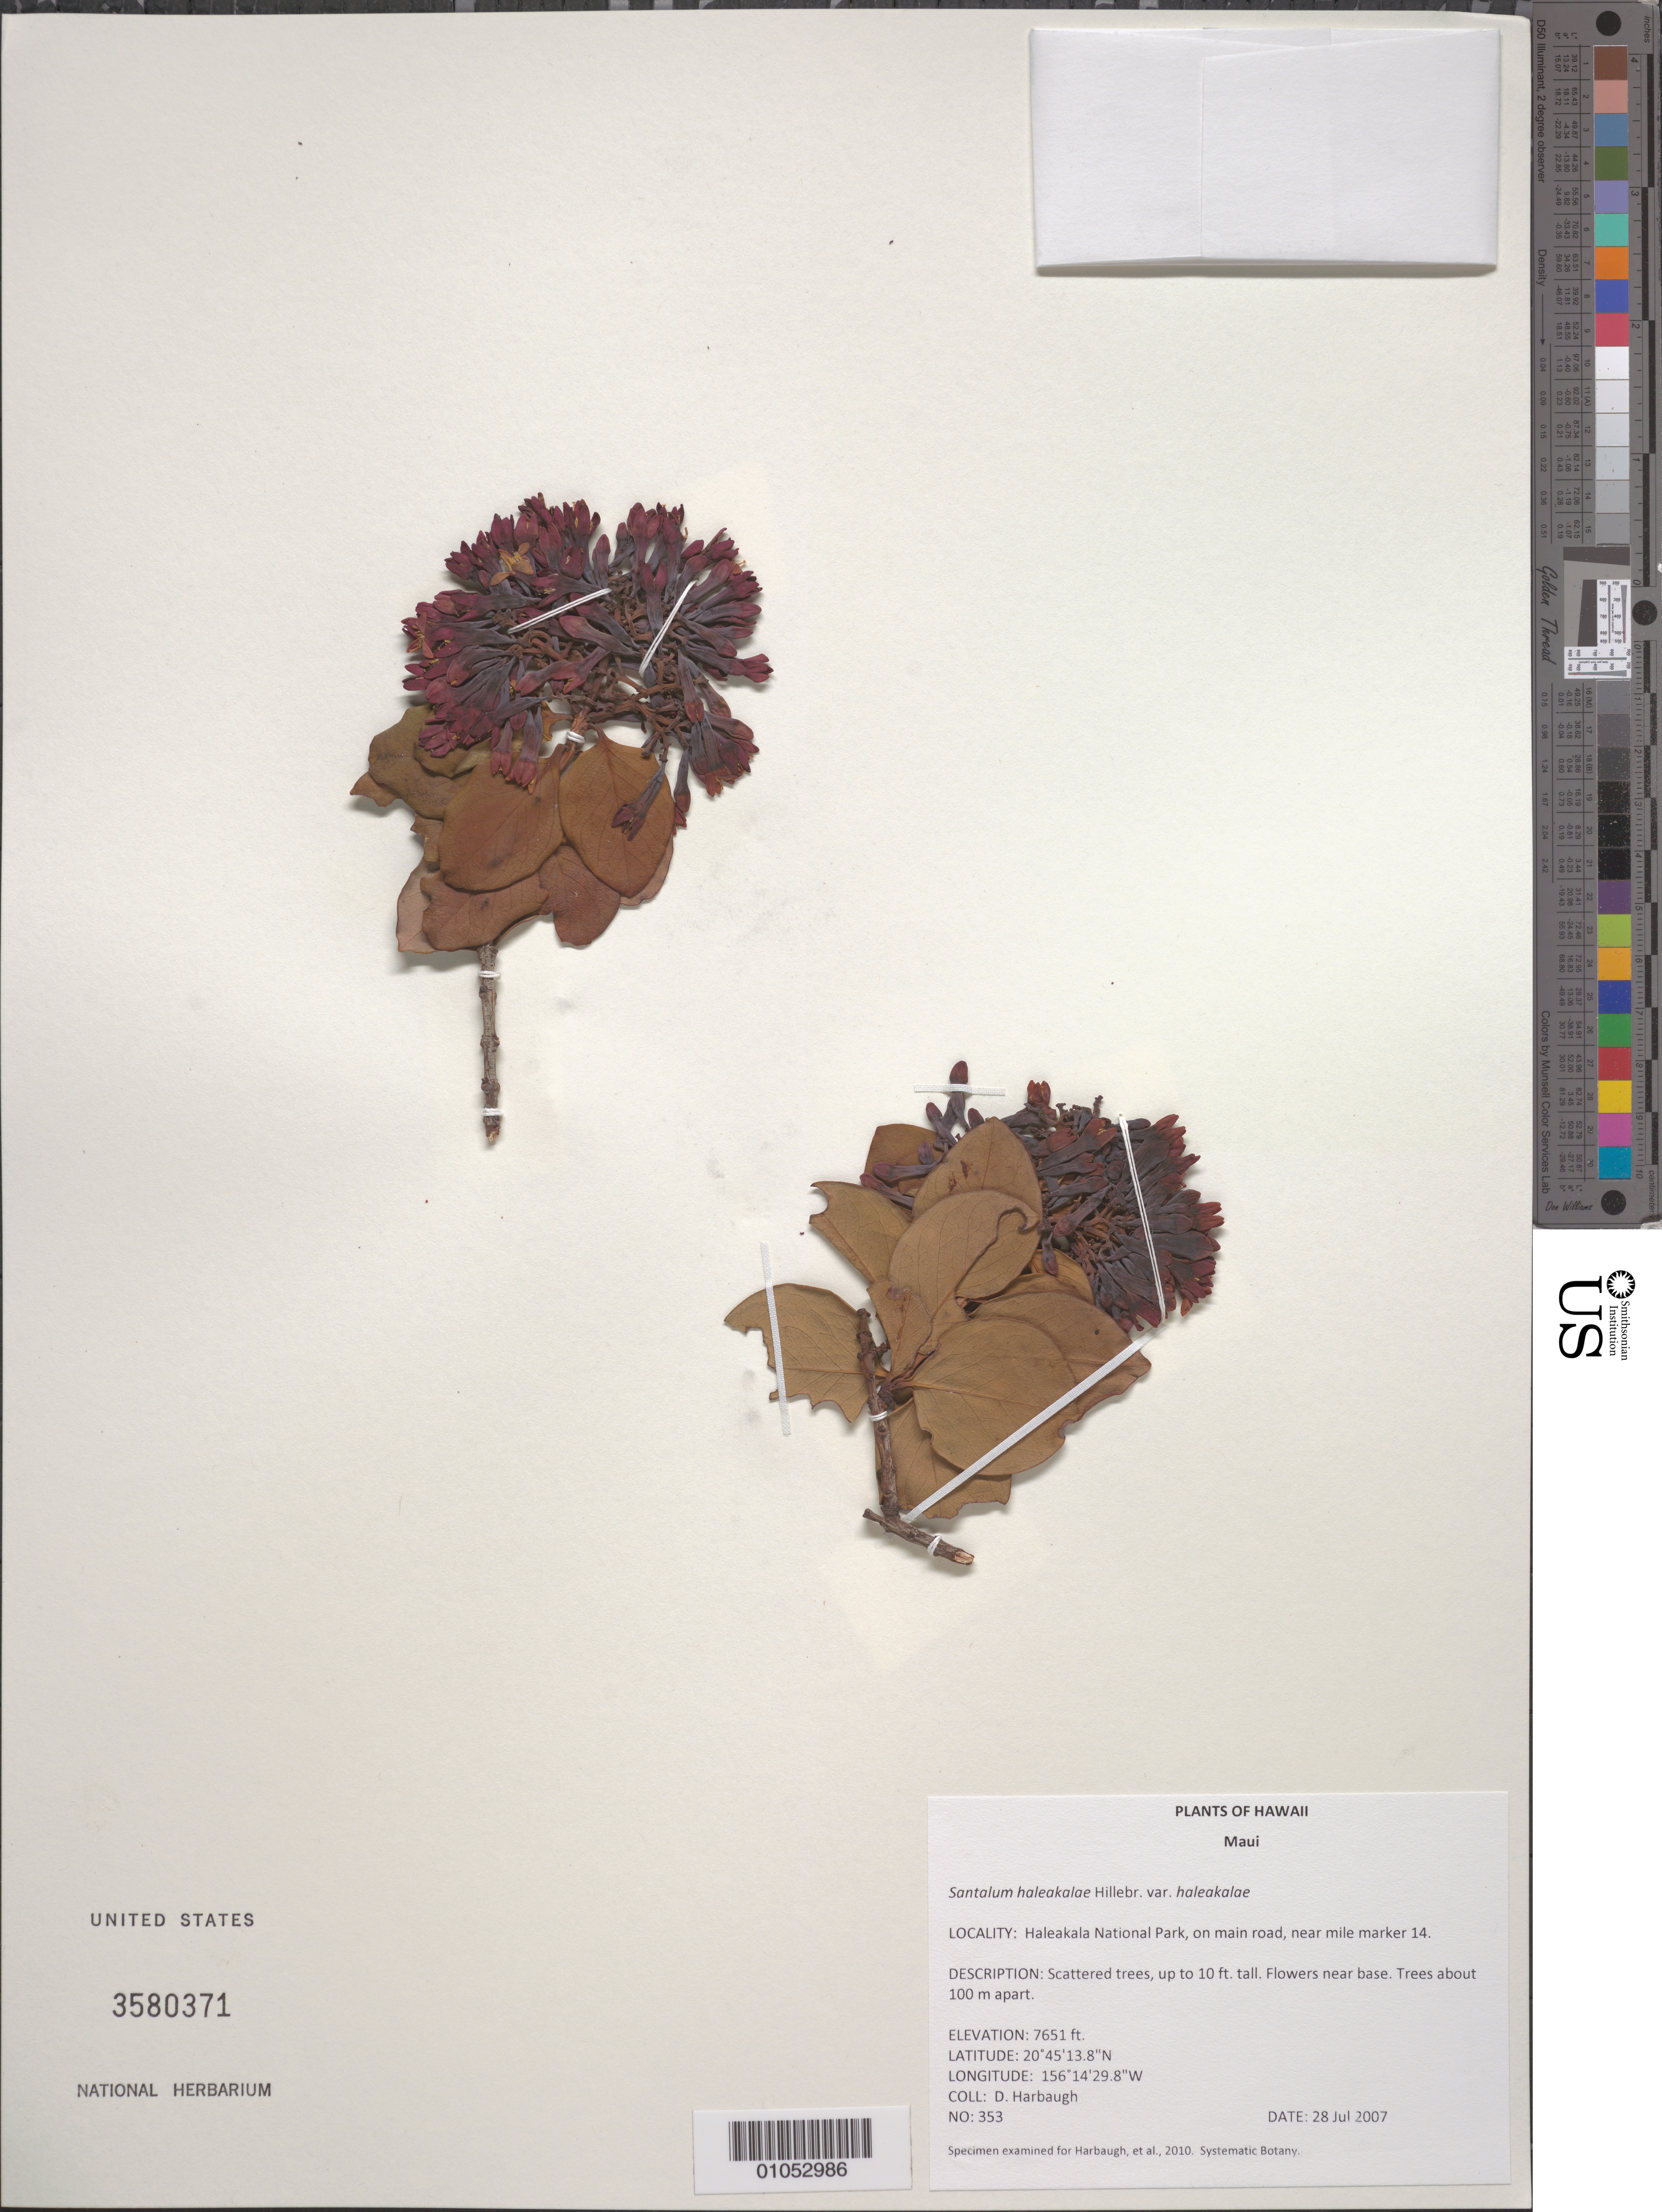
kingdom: Plantae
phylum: Tracheophyta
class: Magnoliopsida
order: Santalales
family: Santalaceae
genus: Santalum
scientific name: Santalum haleakalae var. haleakalae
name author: Hillebr.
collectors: D. Harbaugh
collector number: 353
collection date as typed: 28 Jul 2007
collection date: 2007-07-28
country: United States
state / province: Hawaii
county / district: Maui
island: Maui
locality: Haleakala National Park, on main road, near mile marker 14.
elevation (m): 2332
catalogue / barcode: US 3580371